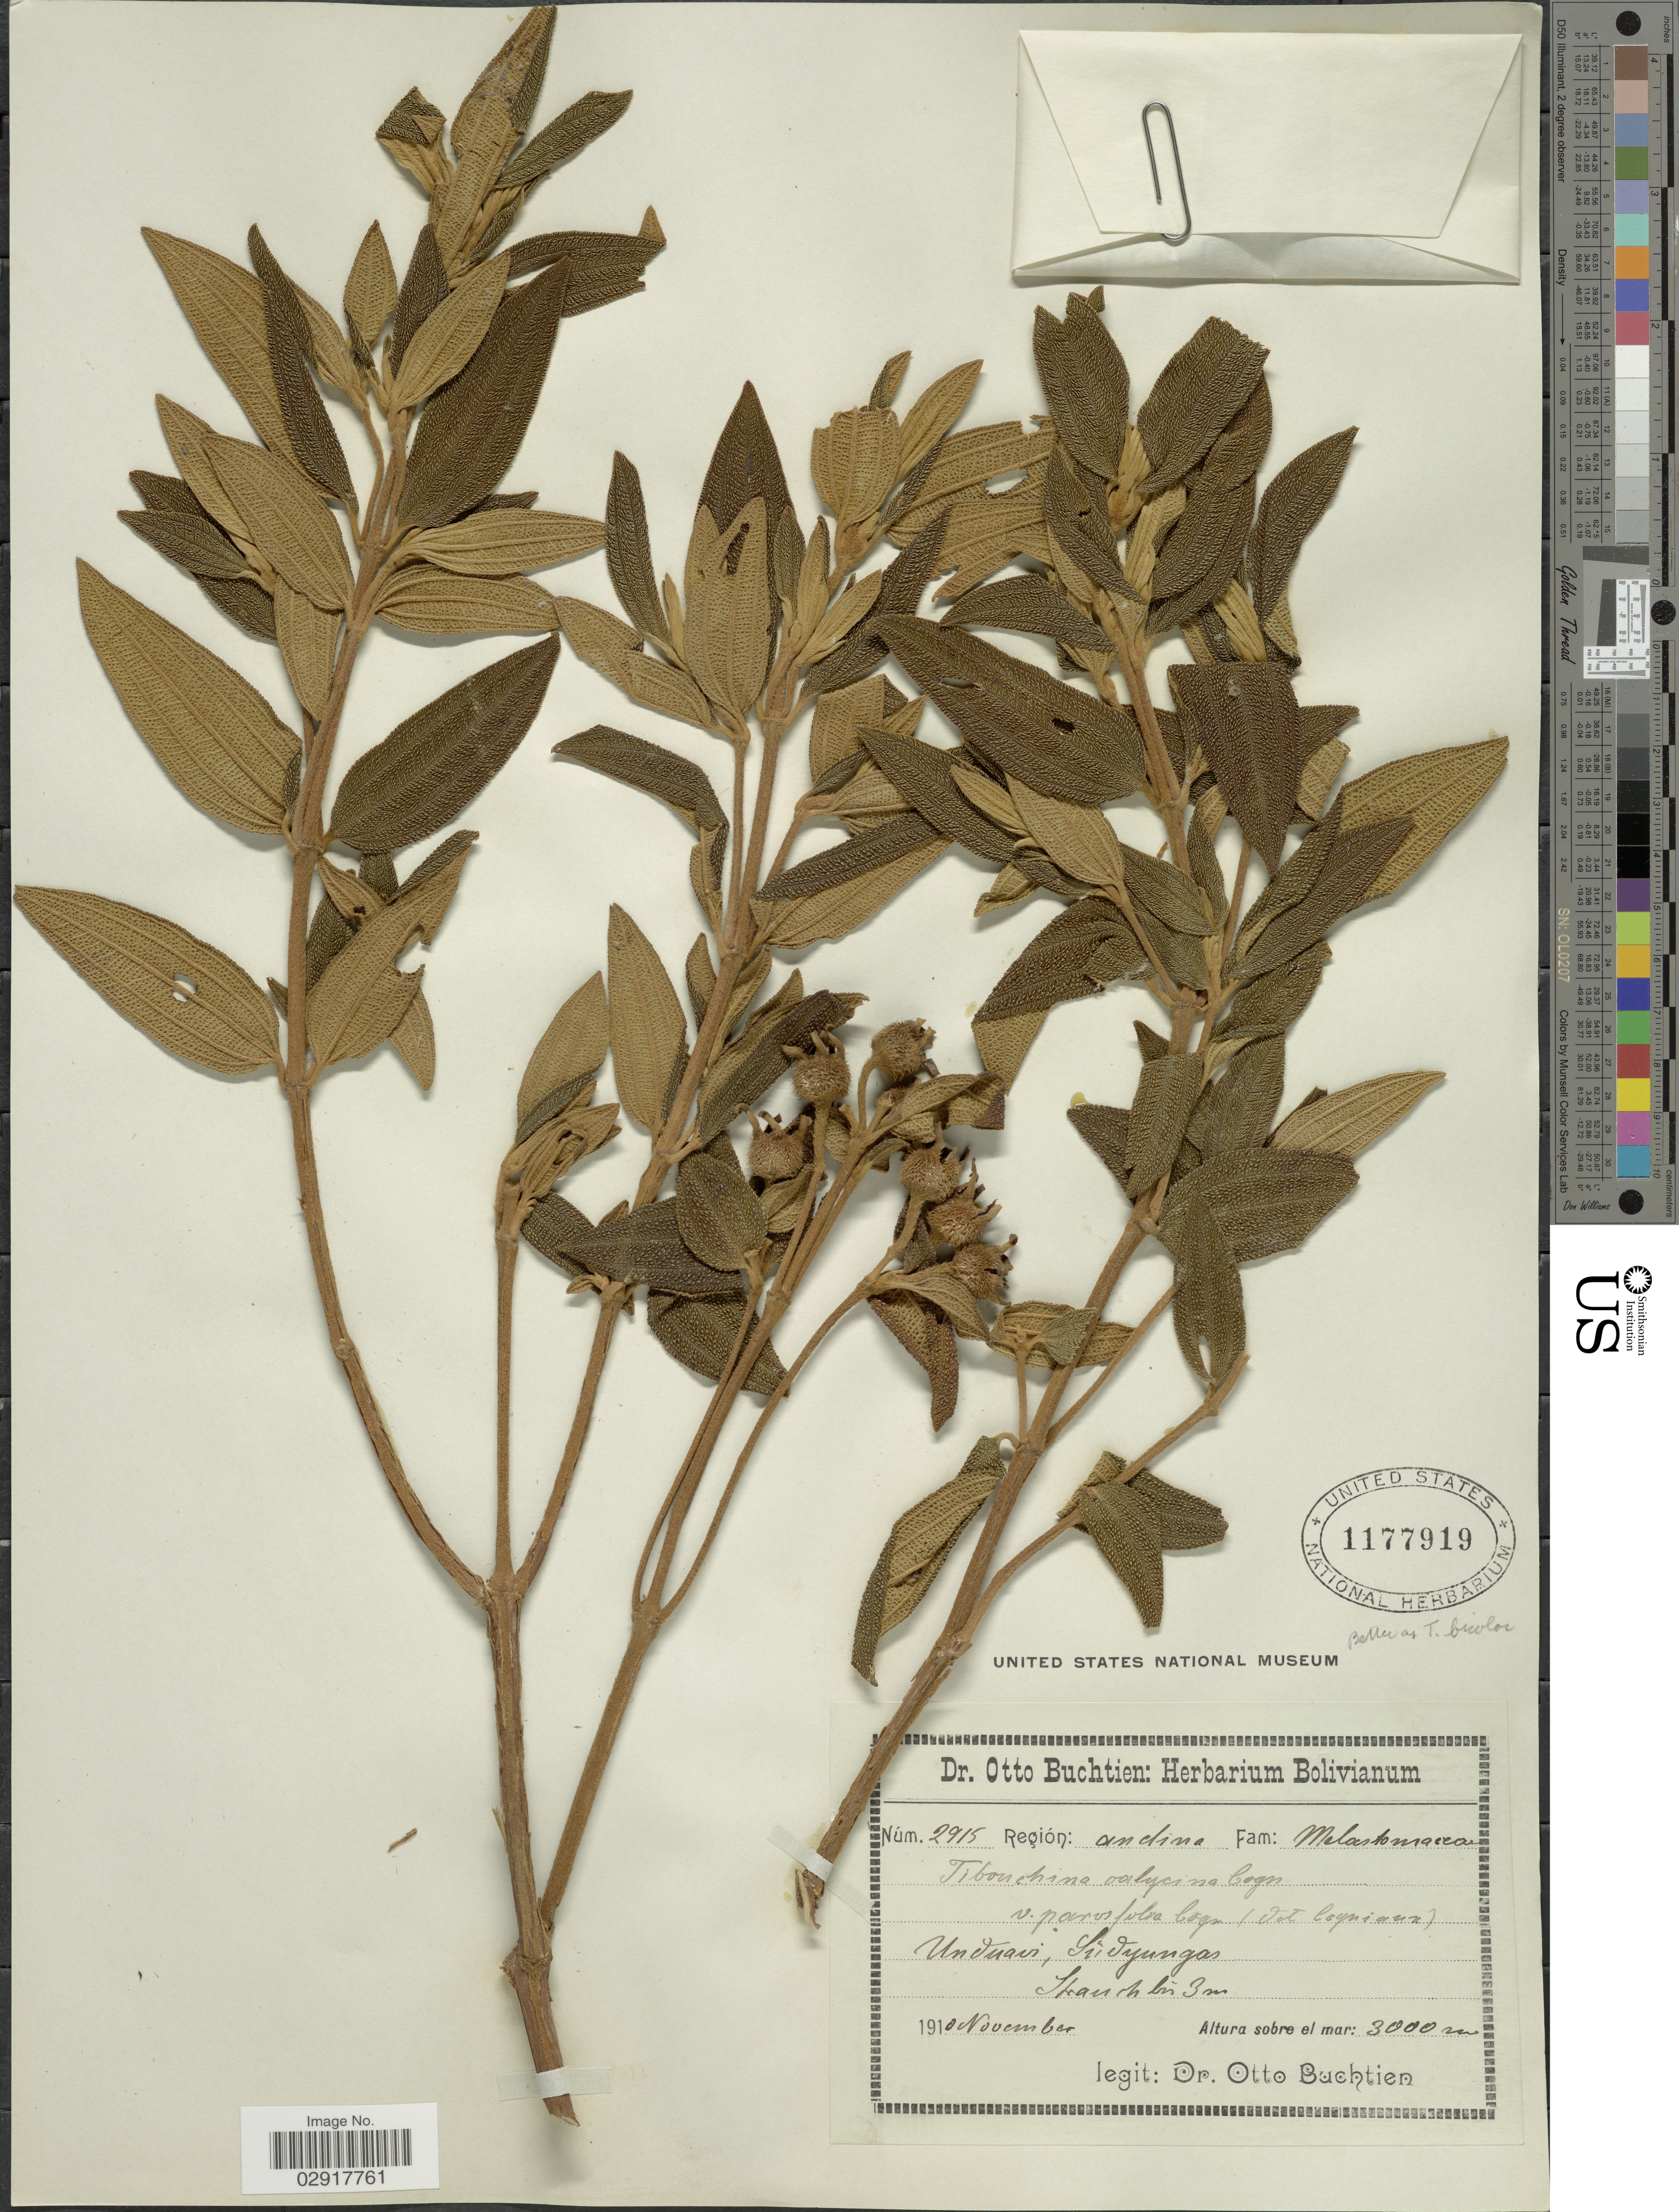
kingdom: Plantae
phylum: Tracheophyta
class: Magnoliopsida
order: Myrtales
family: Melastomataceae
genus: Tibouchina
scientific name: Tibouchina bicolor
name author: (Naudin) Cogn.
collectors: O. Buchtien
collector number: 2915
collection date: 1910-11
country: Bolivia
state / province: La Paz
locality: Región: Andine. Unduavi, Südyungas.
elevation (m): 3000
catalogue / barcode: US 1177919